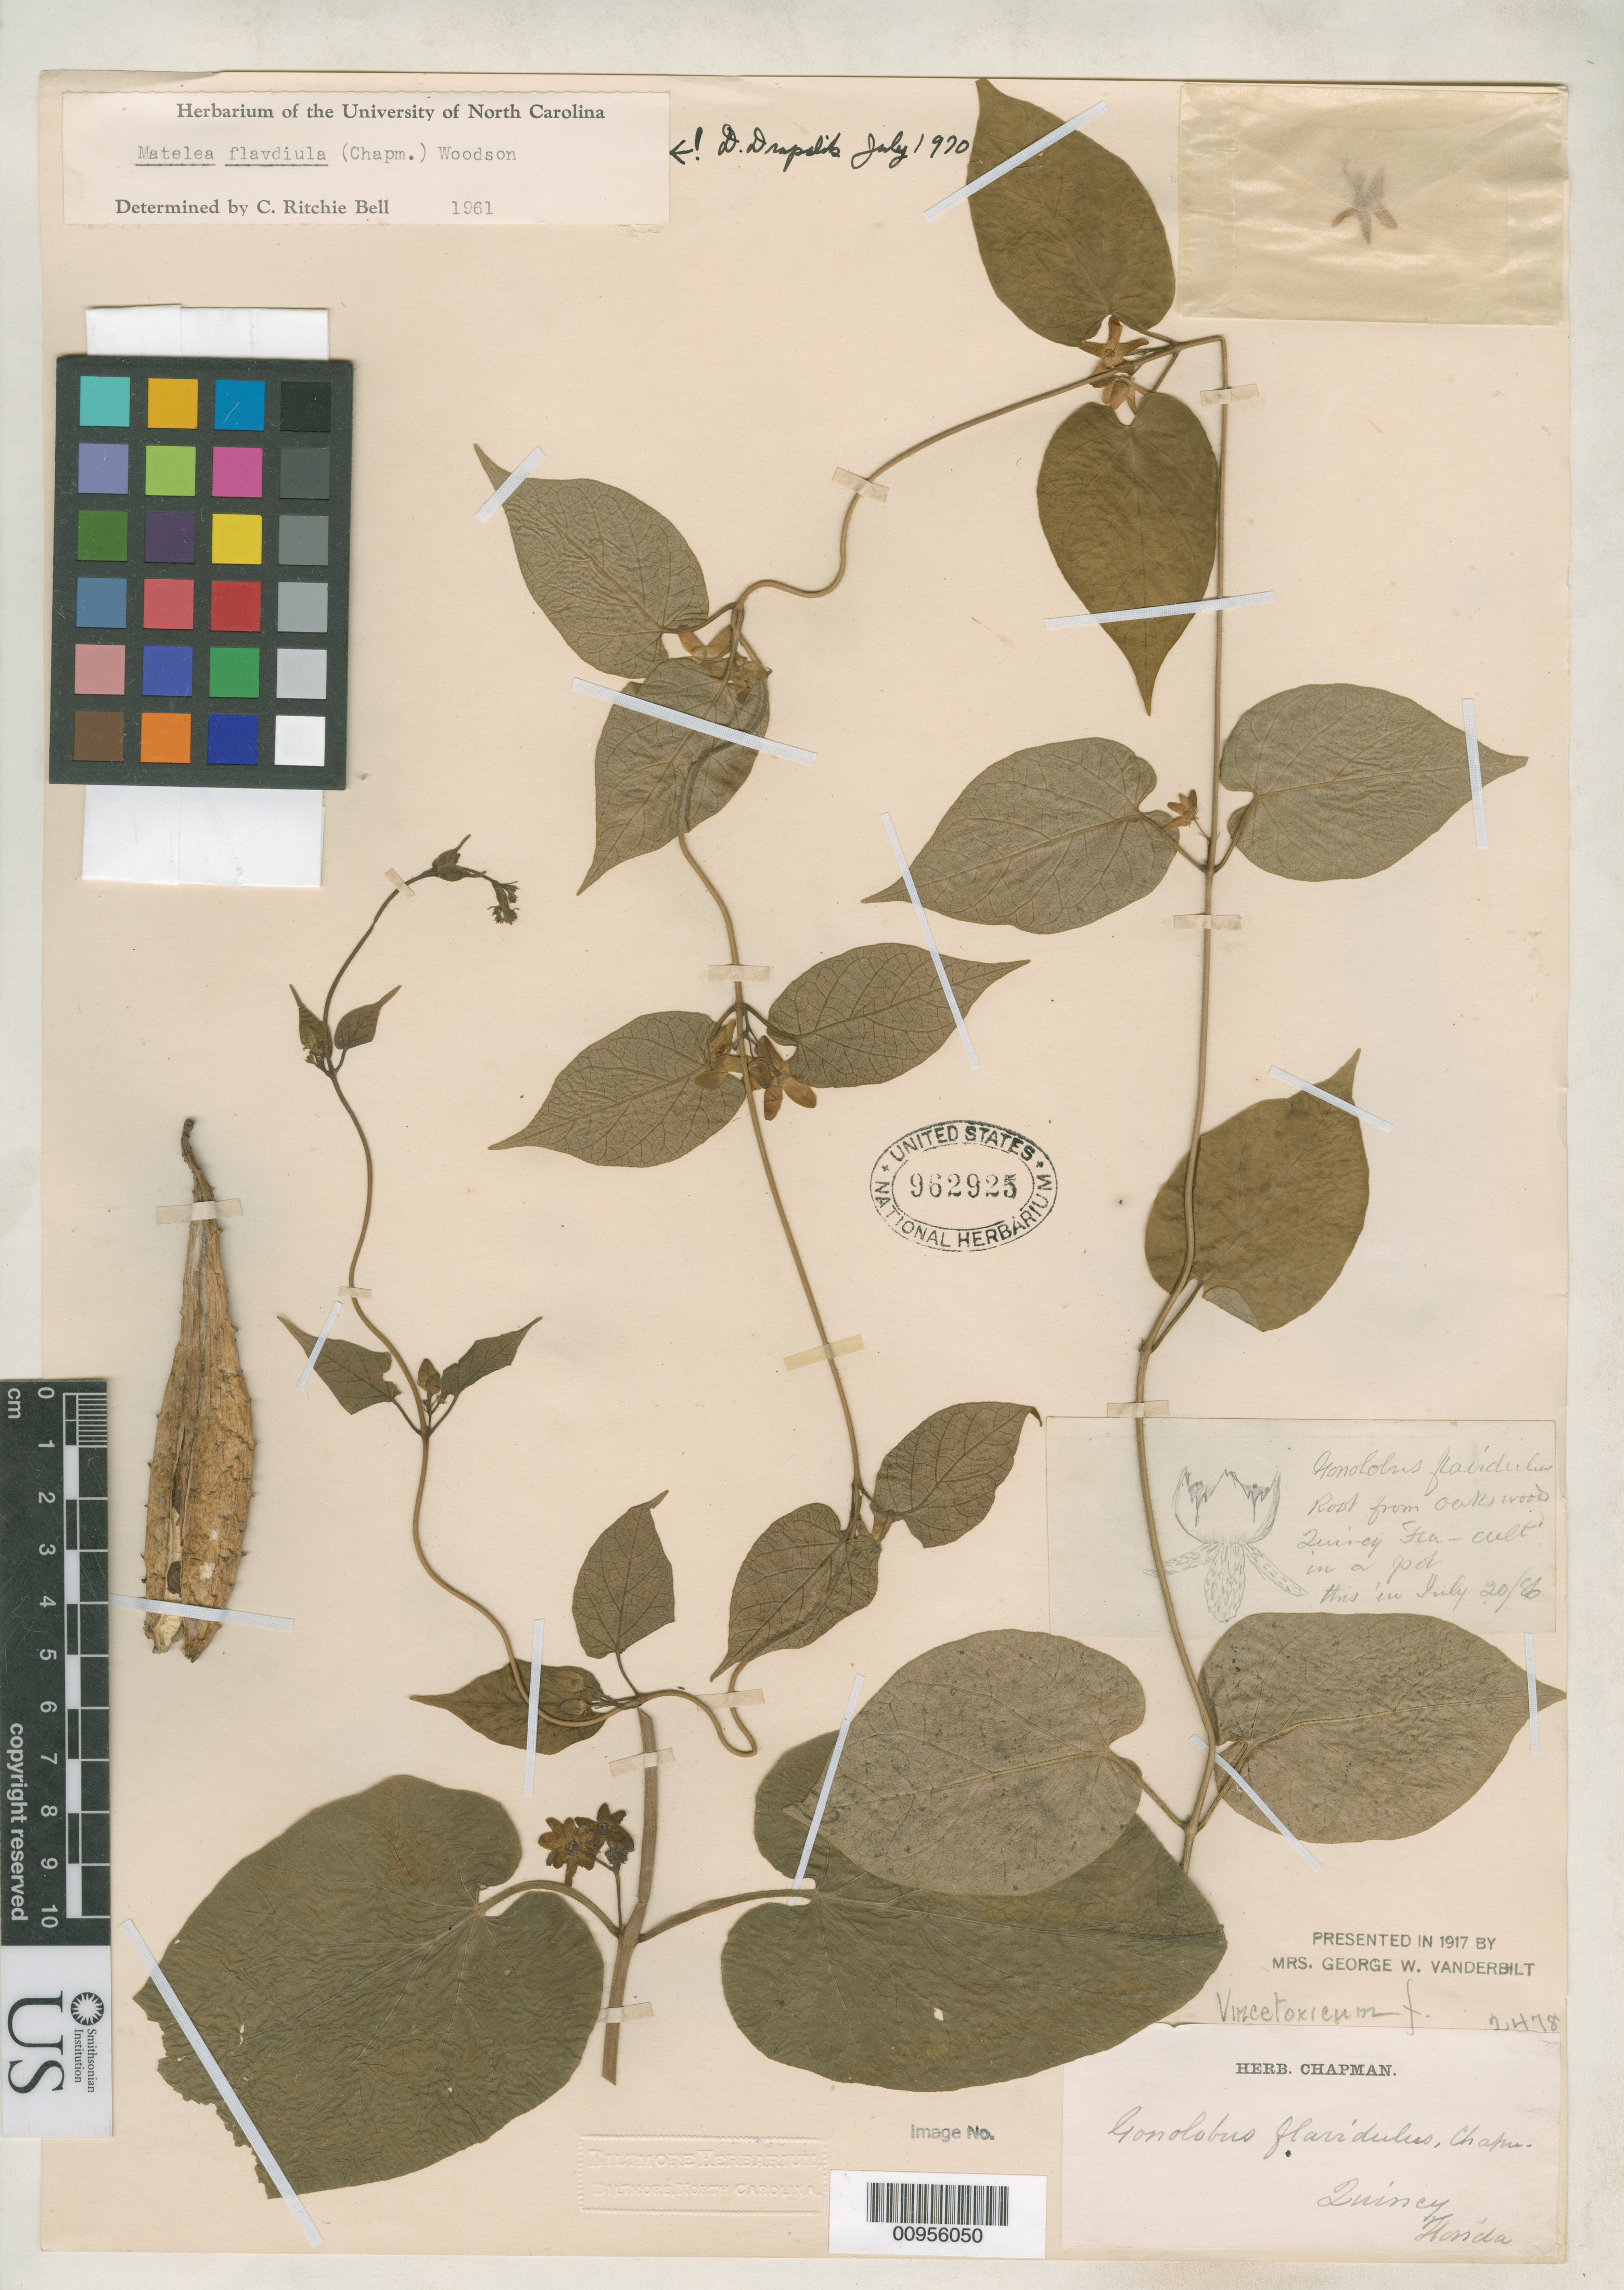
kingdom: Plantae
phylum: Tracheophyta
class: Magnoliopsida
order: Gentianales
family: Apocynaceae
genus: Gonolobus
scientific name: Gonolobus flavidulus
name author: Chapm.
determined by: Bell, C. R.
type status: Possible Syntype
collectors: ex herb. Chapman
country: United States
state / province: Florida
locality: Quincy, Florida. [Protologue, "Light clay soil, Gadsden county, Florida. June."]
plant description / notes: Identified as "possible syntype" by D.J. Drapalik (1970) but dubiously type material; attached sketch states "Root from oak woods / Quincy Fla.--cult. in a pot / this in July 20/86"; Specimen ex Biltmore Herbarium.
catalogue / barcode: US 962925